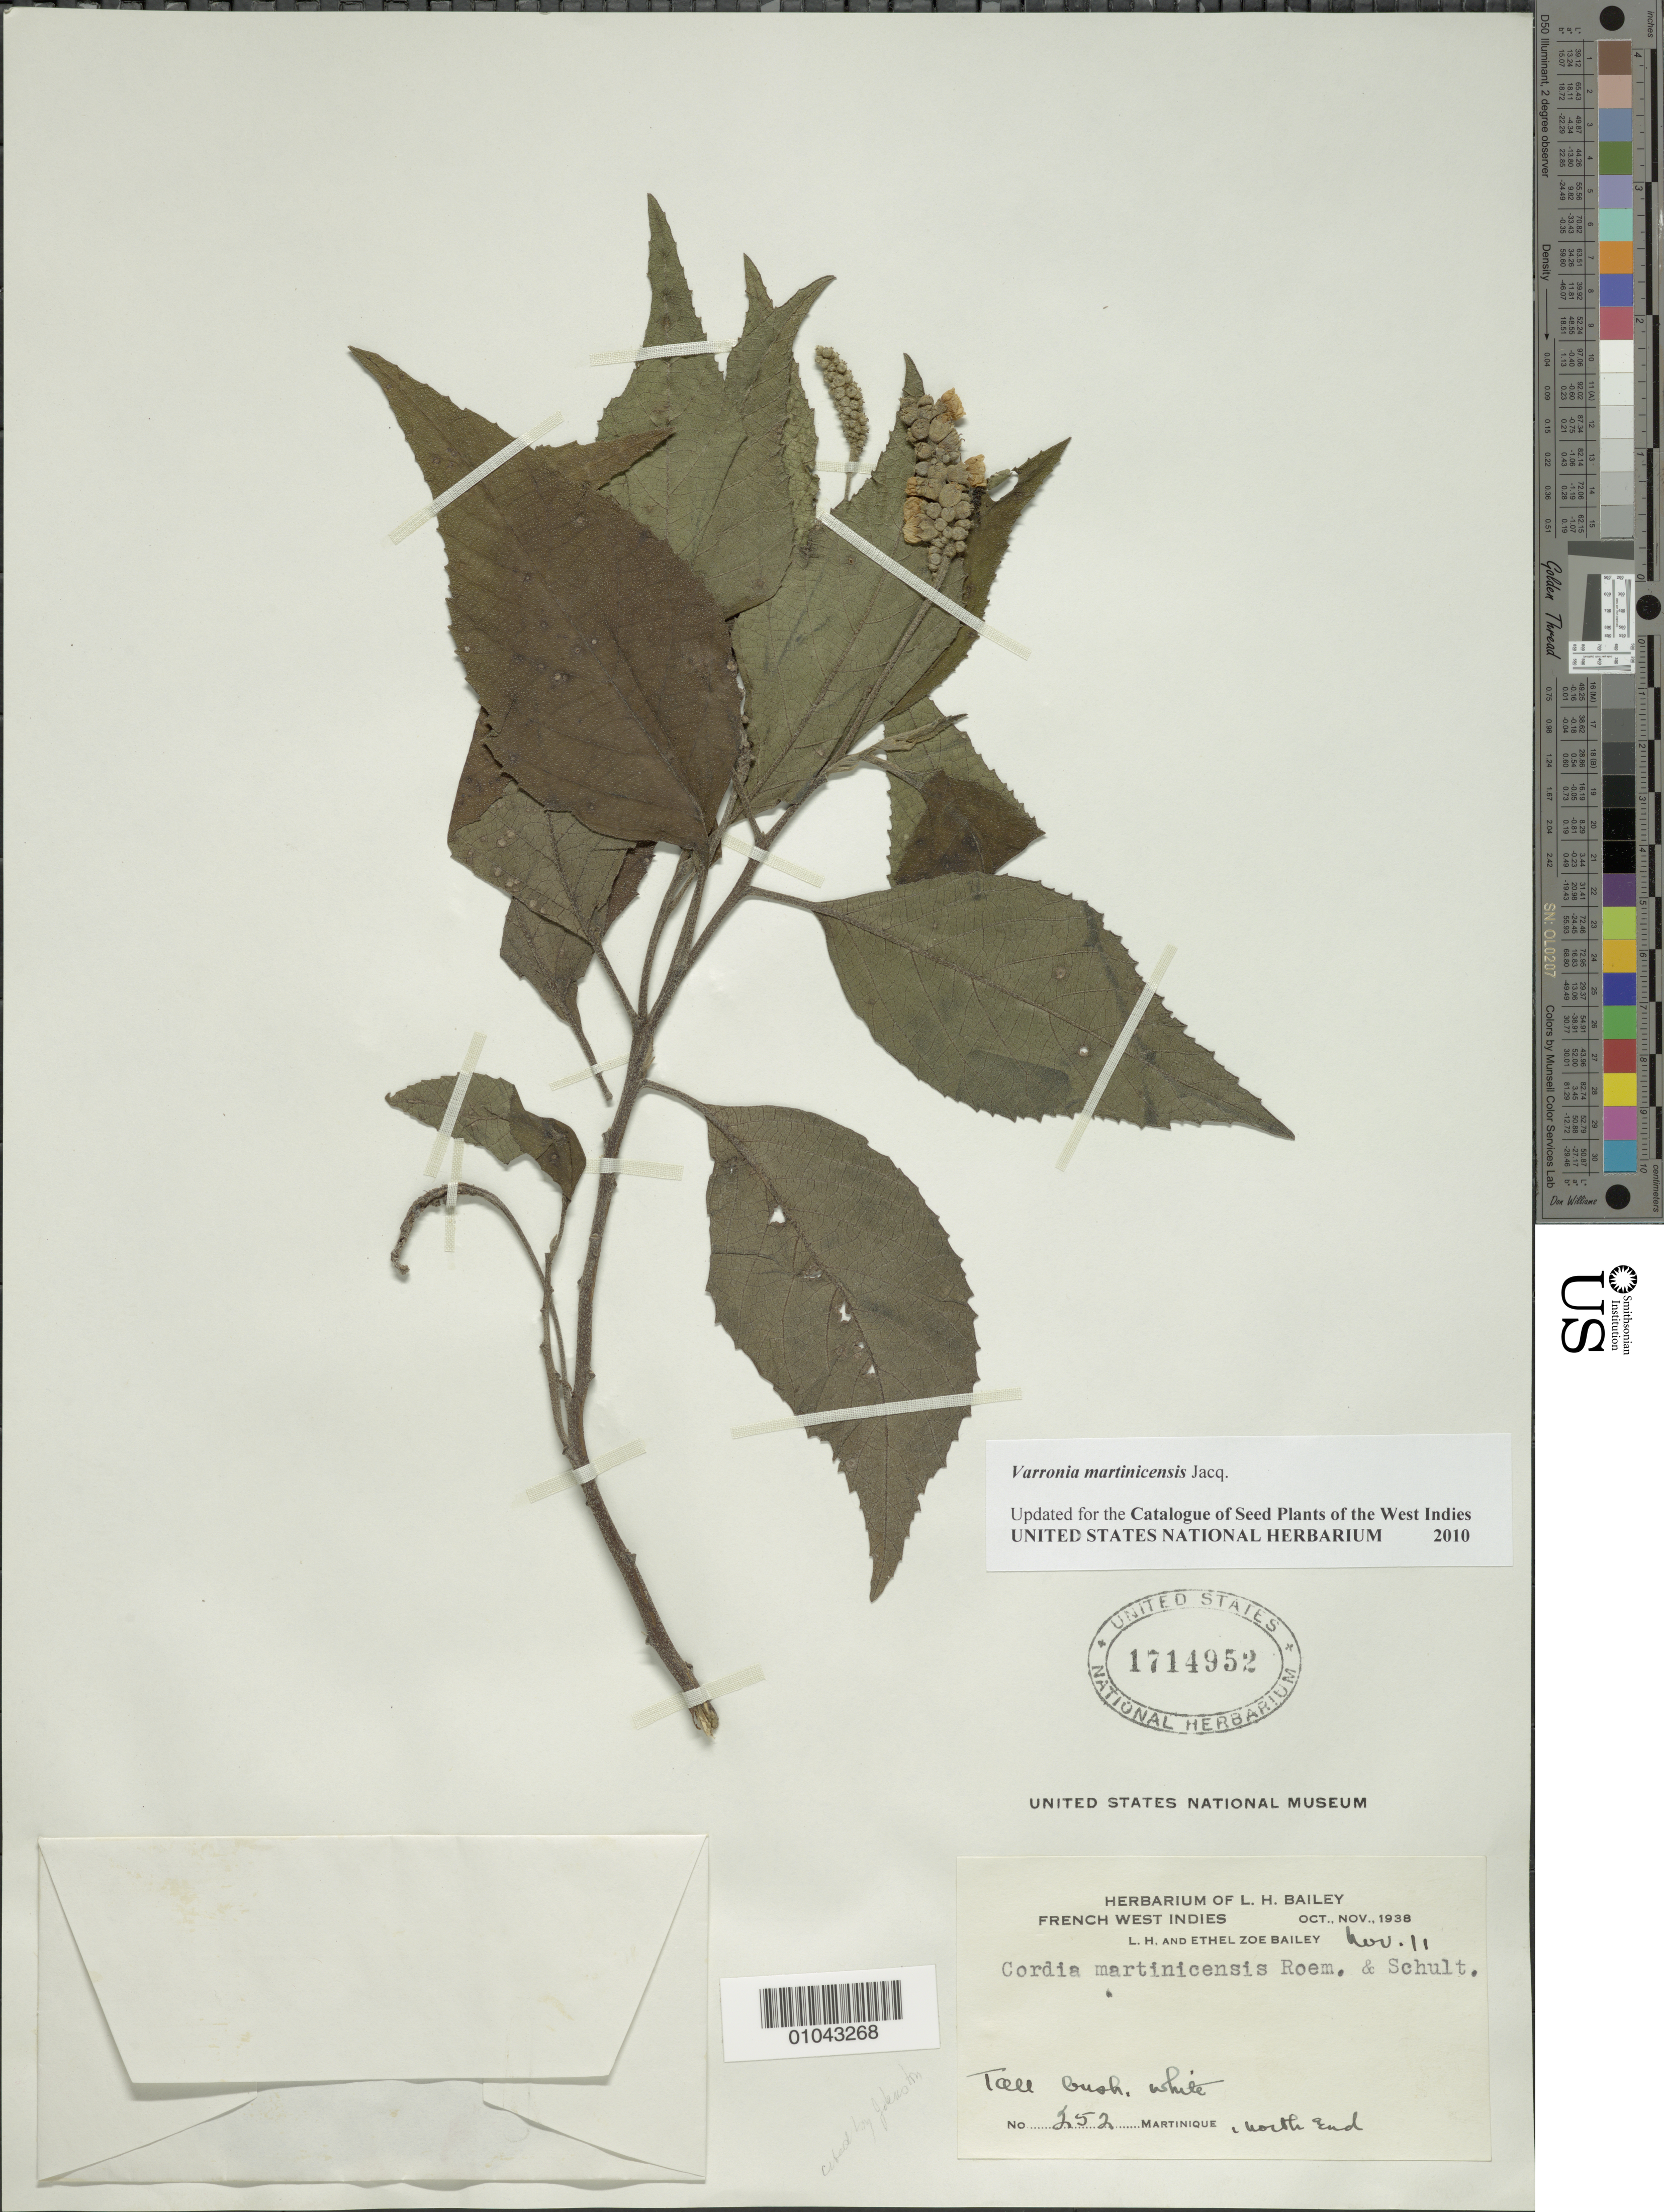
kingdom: Plantae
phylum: Tracheophyta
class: Magnoliopsida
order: Boraginales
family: Cordiaceae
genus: Varronia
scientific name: Varronia martinicensis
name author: Jacq.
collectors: L. H. Bailey & E. Z. Bailey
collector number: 252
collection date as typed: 11 Nov 1938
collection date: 1938-11-11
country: Martinique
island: Martinique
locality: North end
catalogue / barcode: US 1714952